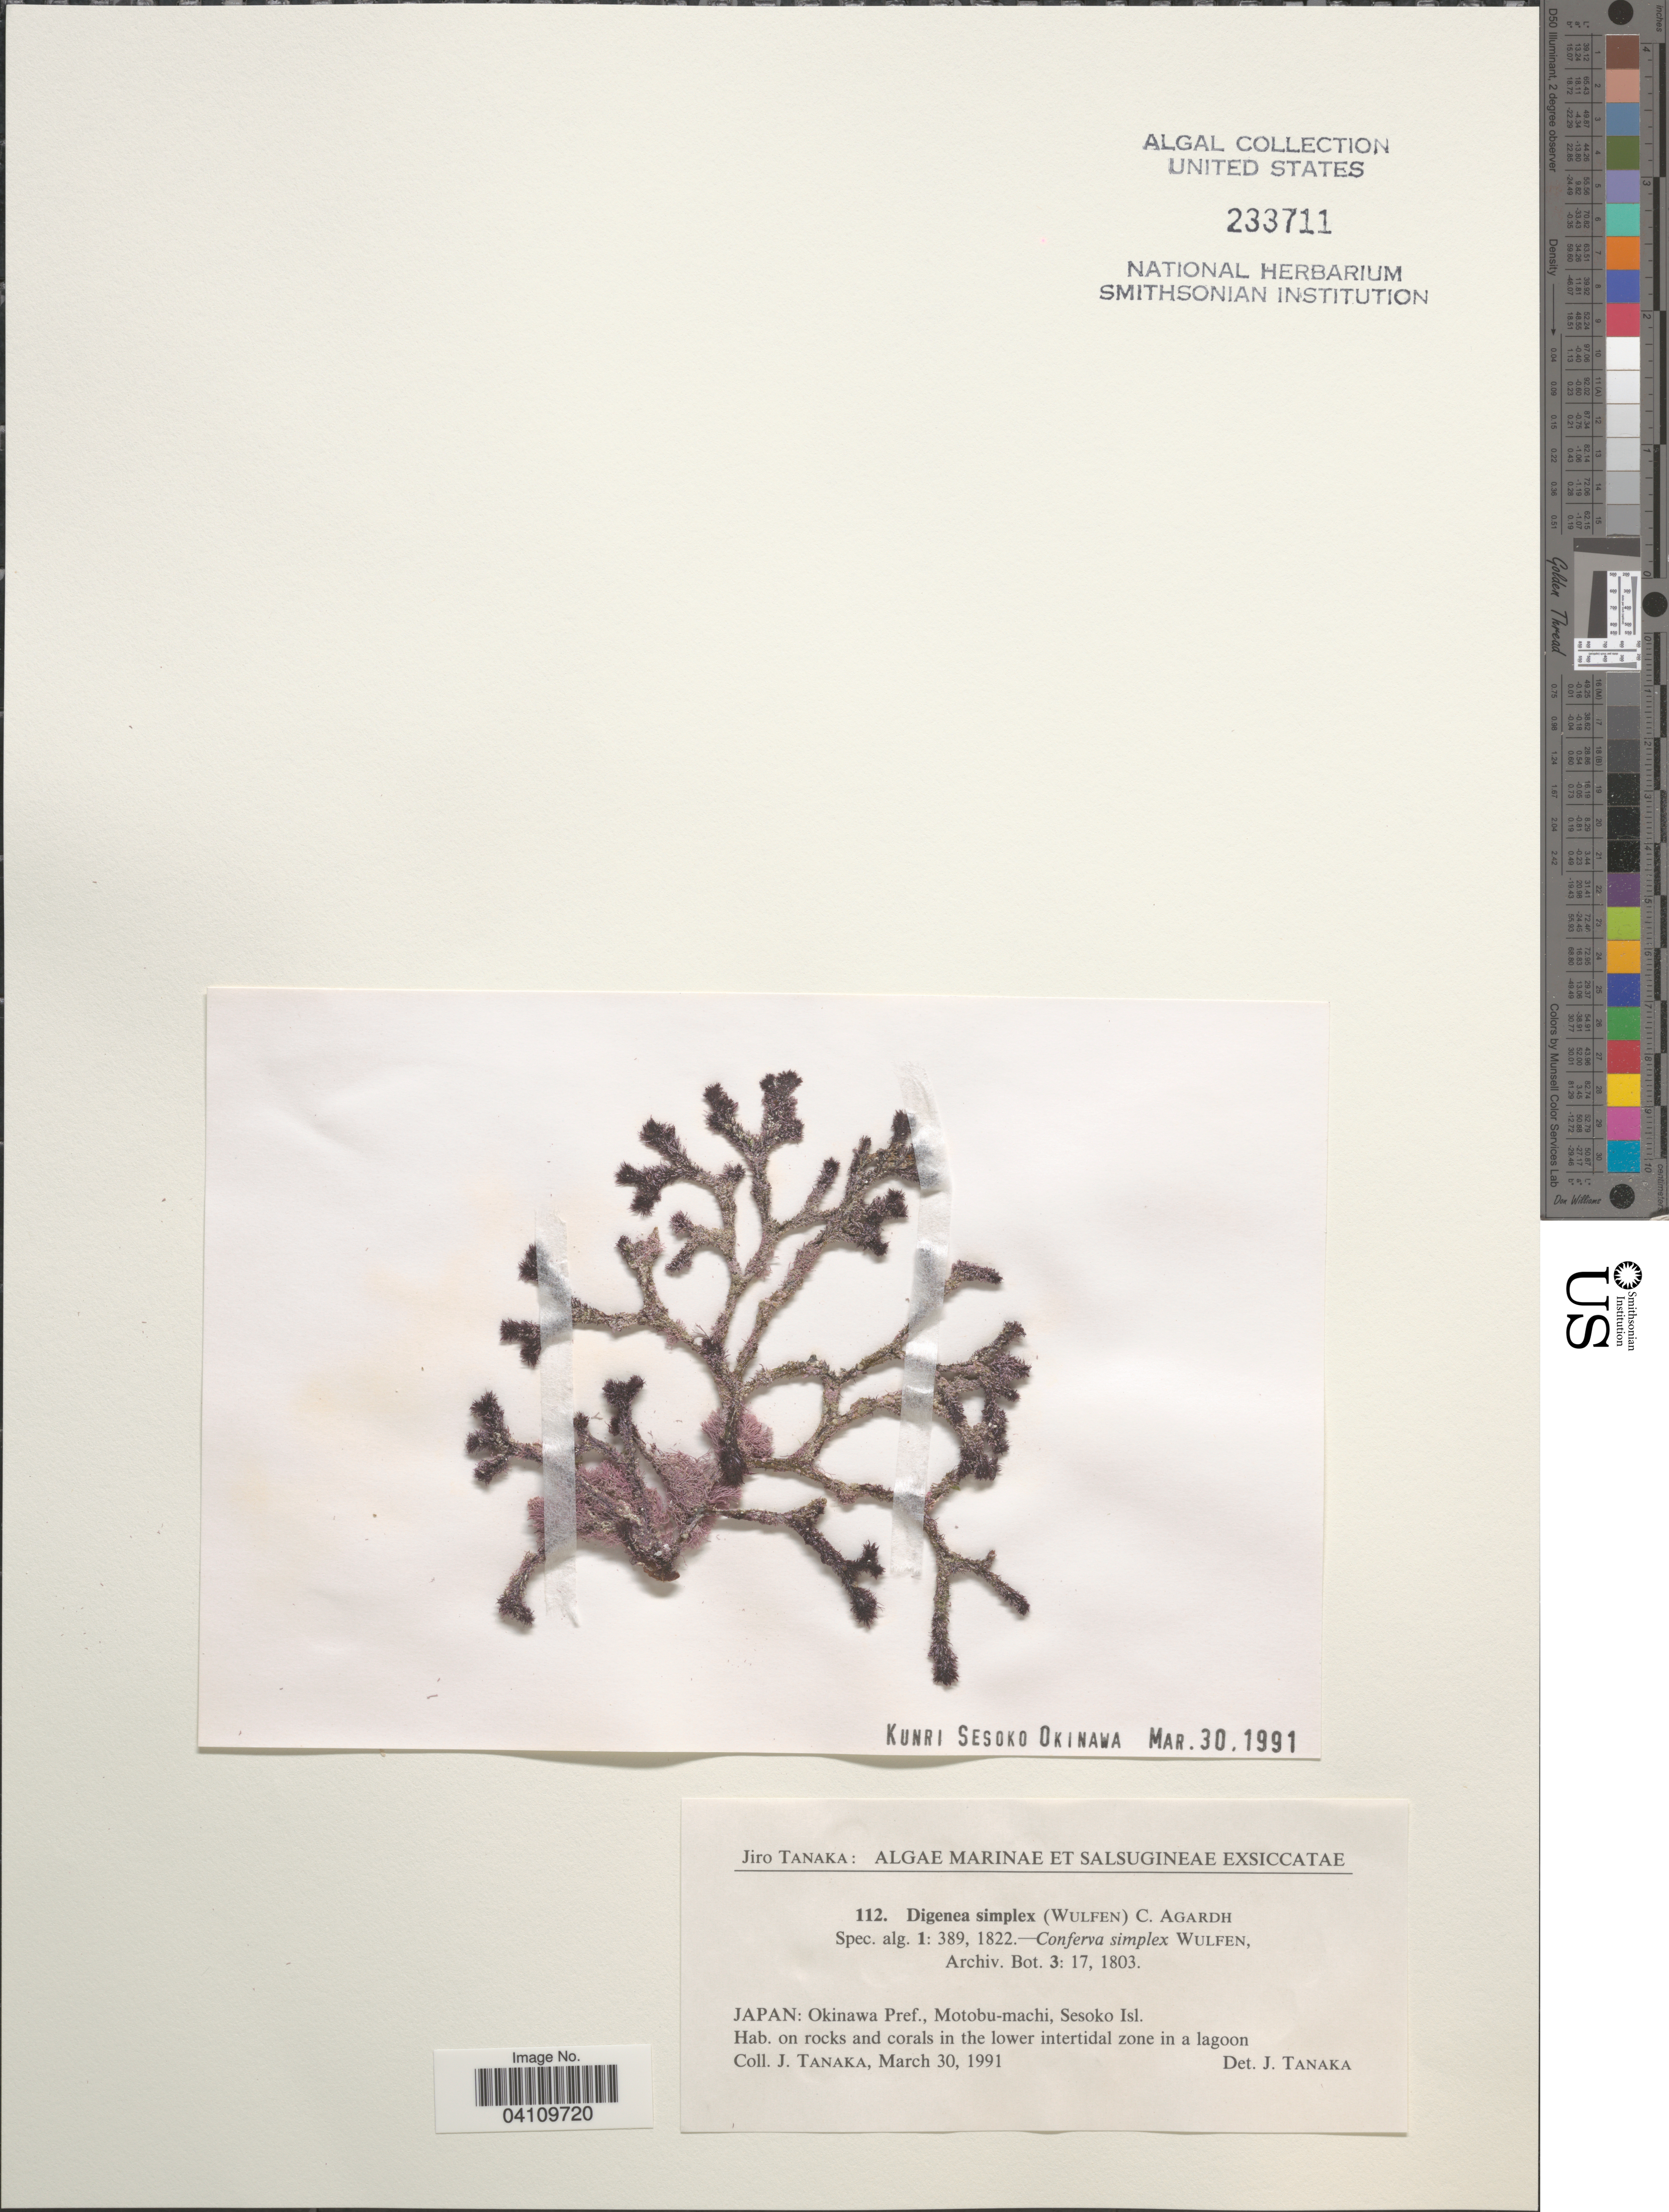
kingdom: Plantae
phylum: Rhodophyta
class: Florideophyceae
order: Ceramiales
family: Rhodomelaceae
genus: Digenea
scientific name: Digenea simplex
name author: (Wulfen) C. Agardh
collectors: J. Tanaka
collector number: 112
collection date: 1991-03-30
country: Japan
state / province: Okinawa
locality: Okinawa Pref., Motobu-machi, Sesoko Isl. On rocks and corals in the lower intertidal zone in a lagoon.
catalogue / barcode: US 233711